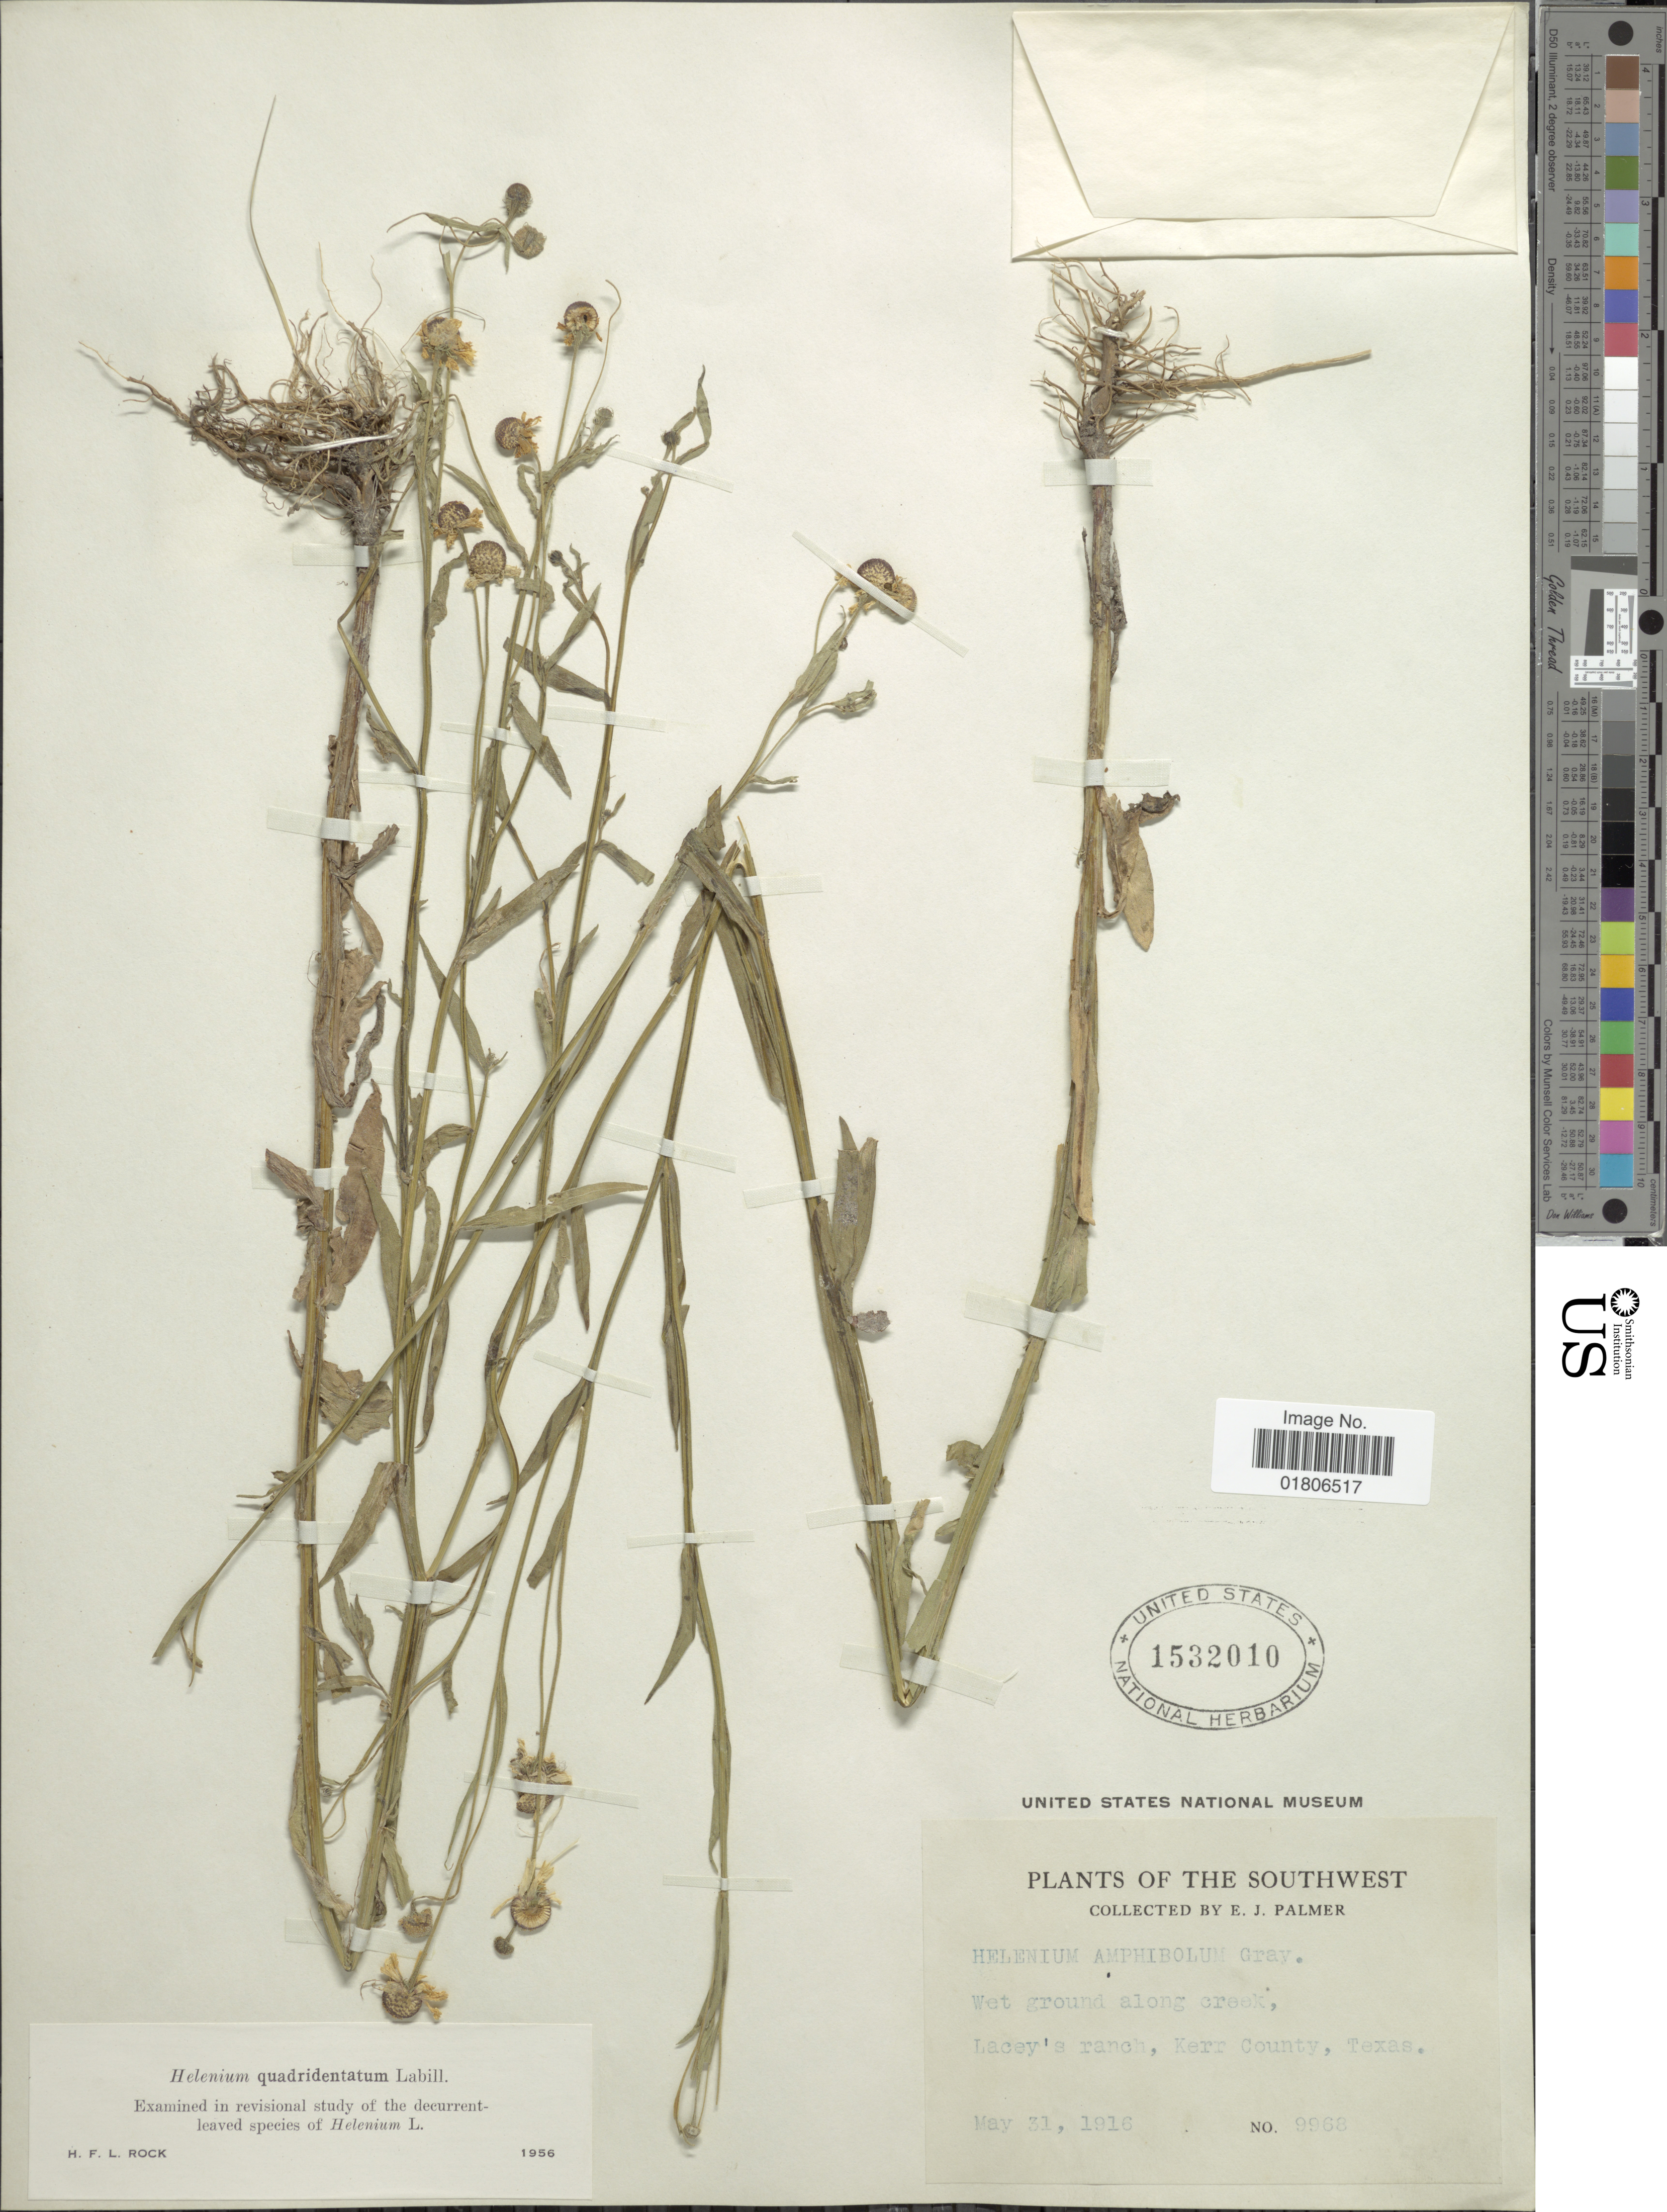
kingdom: Plantae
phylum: Tracheophyta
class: Magnoliopsida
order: Asterales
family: Asteraceae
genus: Helenium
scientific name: Helenium quadridentatum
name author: Labill.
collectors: E. J. Palmer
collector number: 9968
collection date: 1916-05-31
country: United States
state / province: Texas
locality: The Southwest, Wet ground along creek, Lacey's ranch, Kerr County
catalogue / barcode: US 1532010